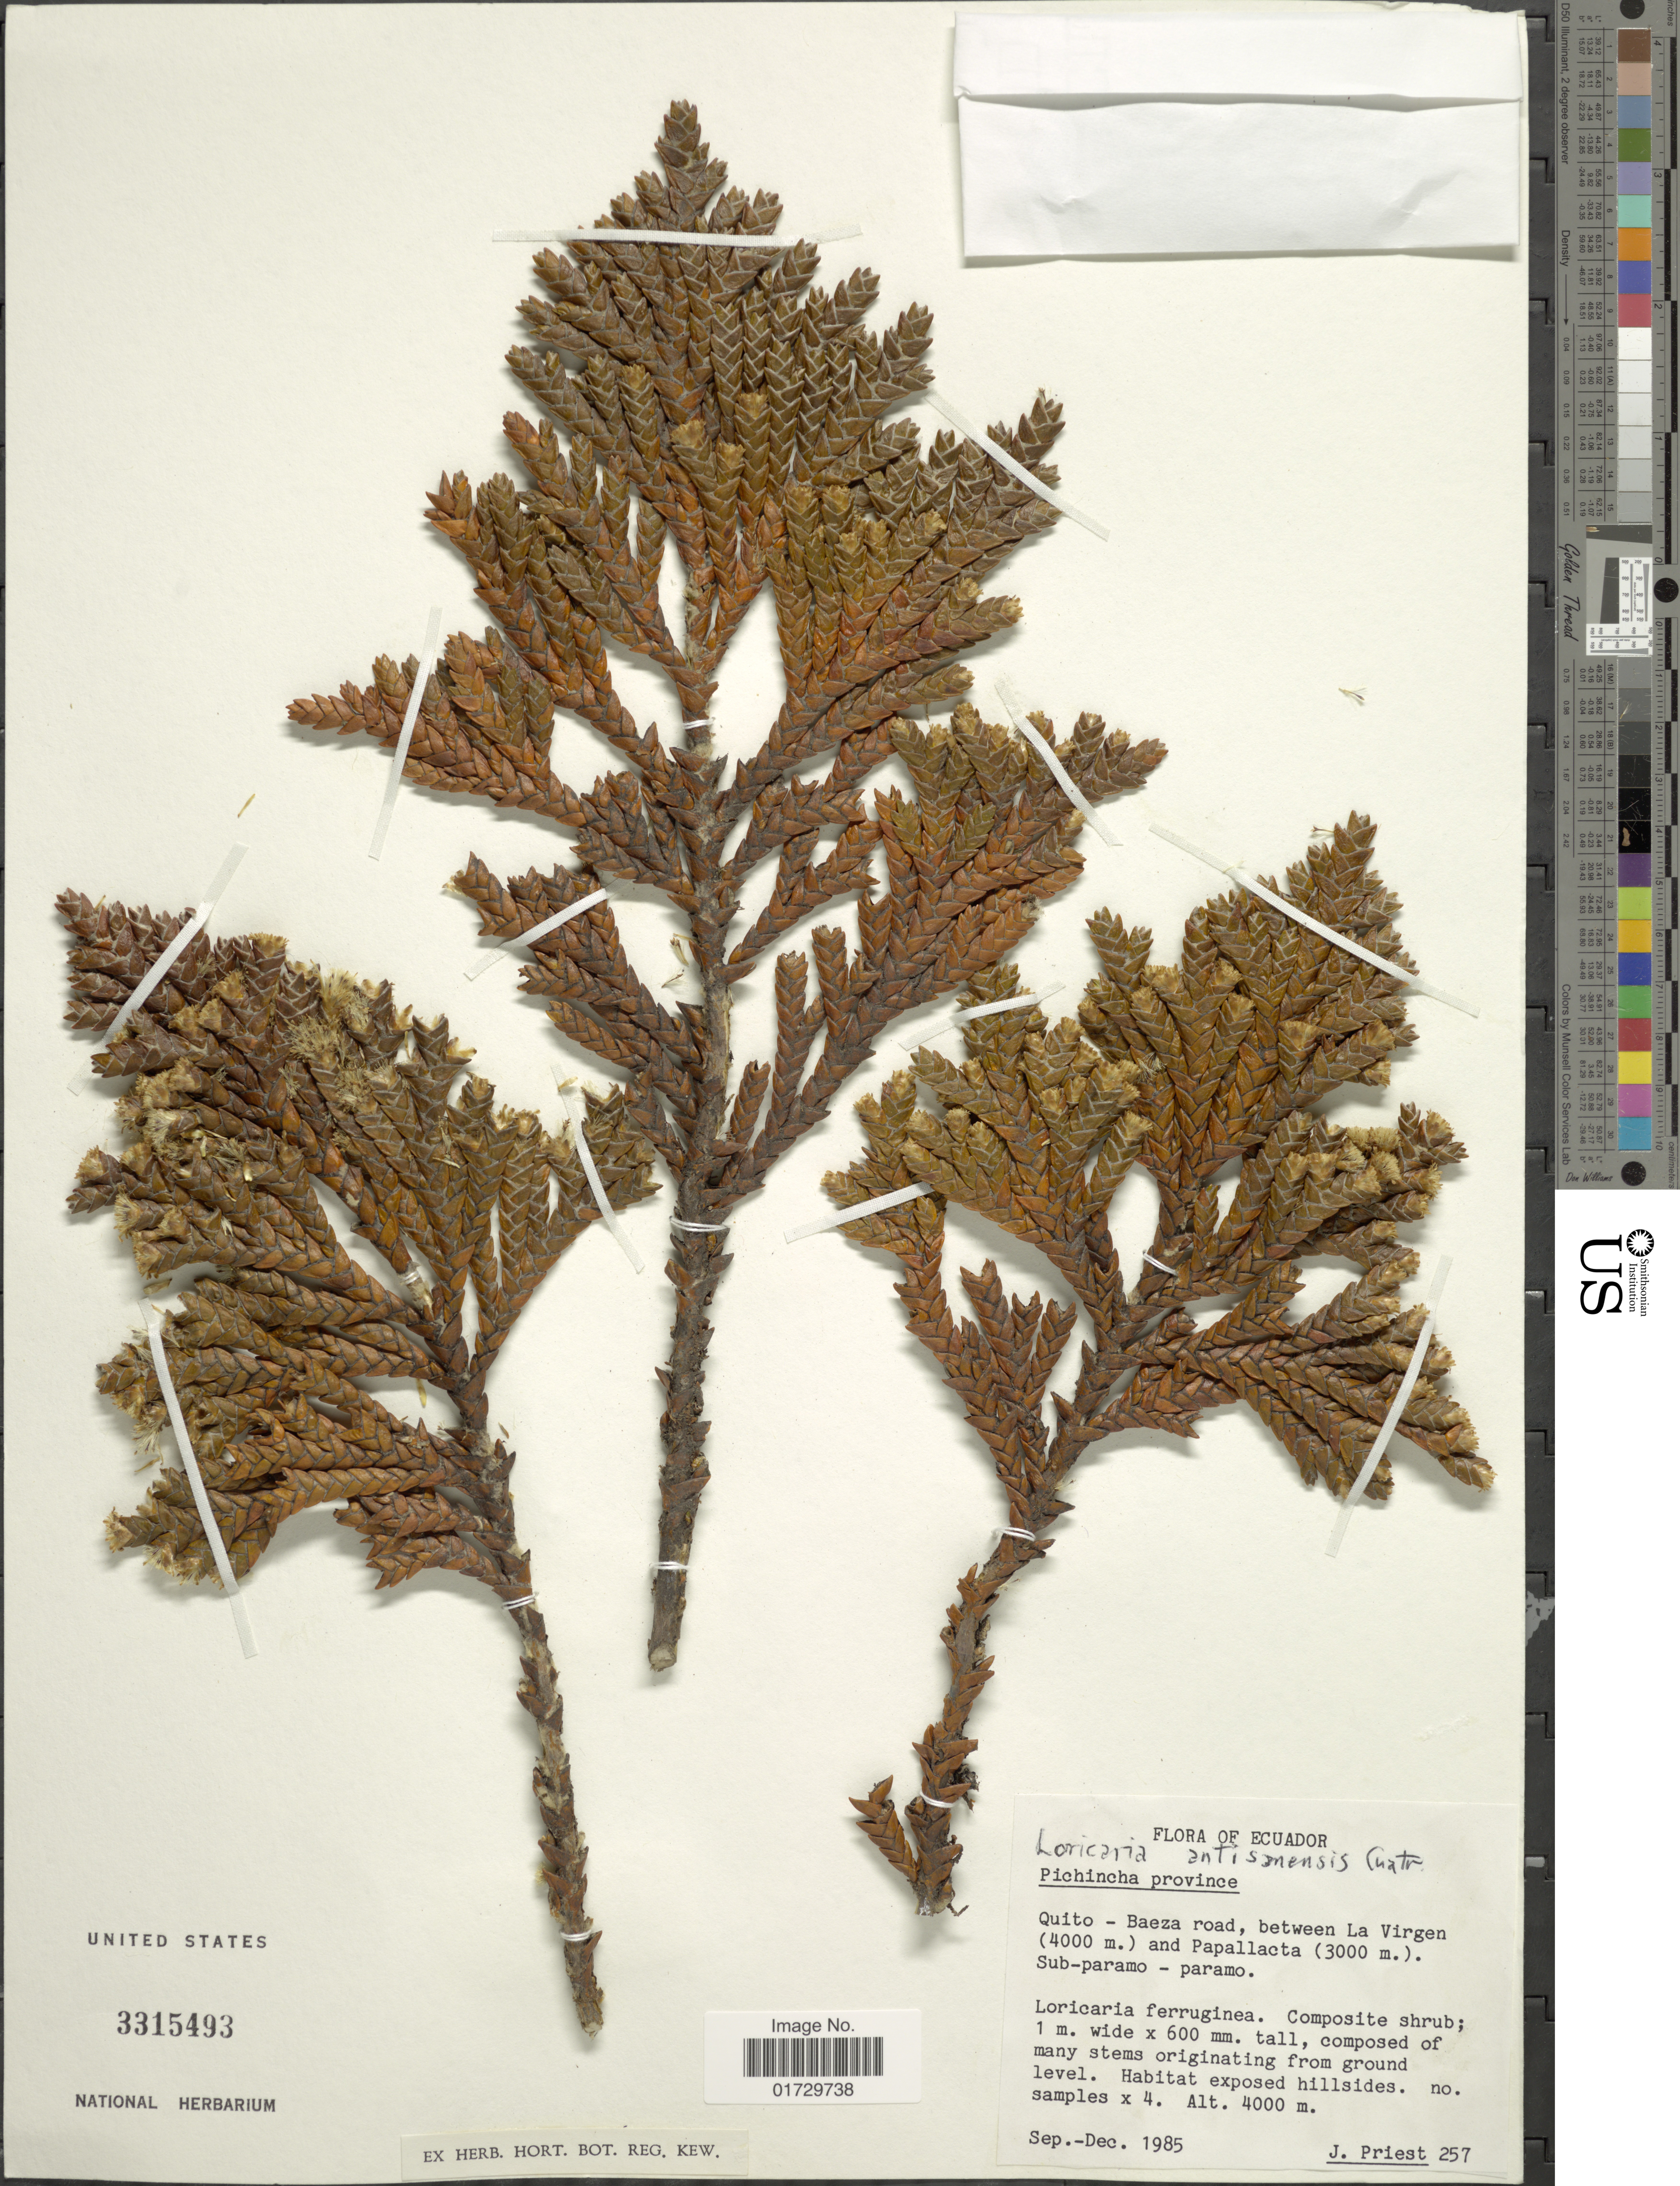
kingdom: Plantae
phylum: Tracheophyta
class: Magnoliopsida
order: Asterales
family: Asteraceae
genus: Loricaria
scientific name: Loricaria antisanensis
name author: Cuatrec.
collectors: J. Priest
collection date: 1985-09/1985-12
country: Ecuador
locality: Quito - Baeza road, between La Virgen (4000m) and Papallacta (3000m)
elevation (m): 4000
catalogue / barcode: US 3315493